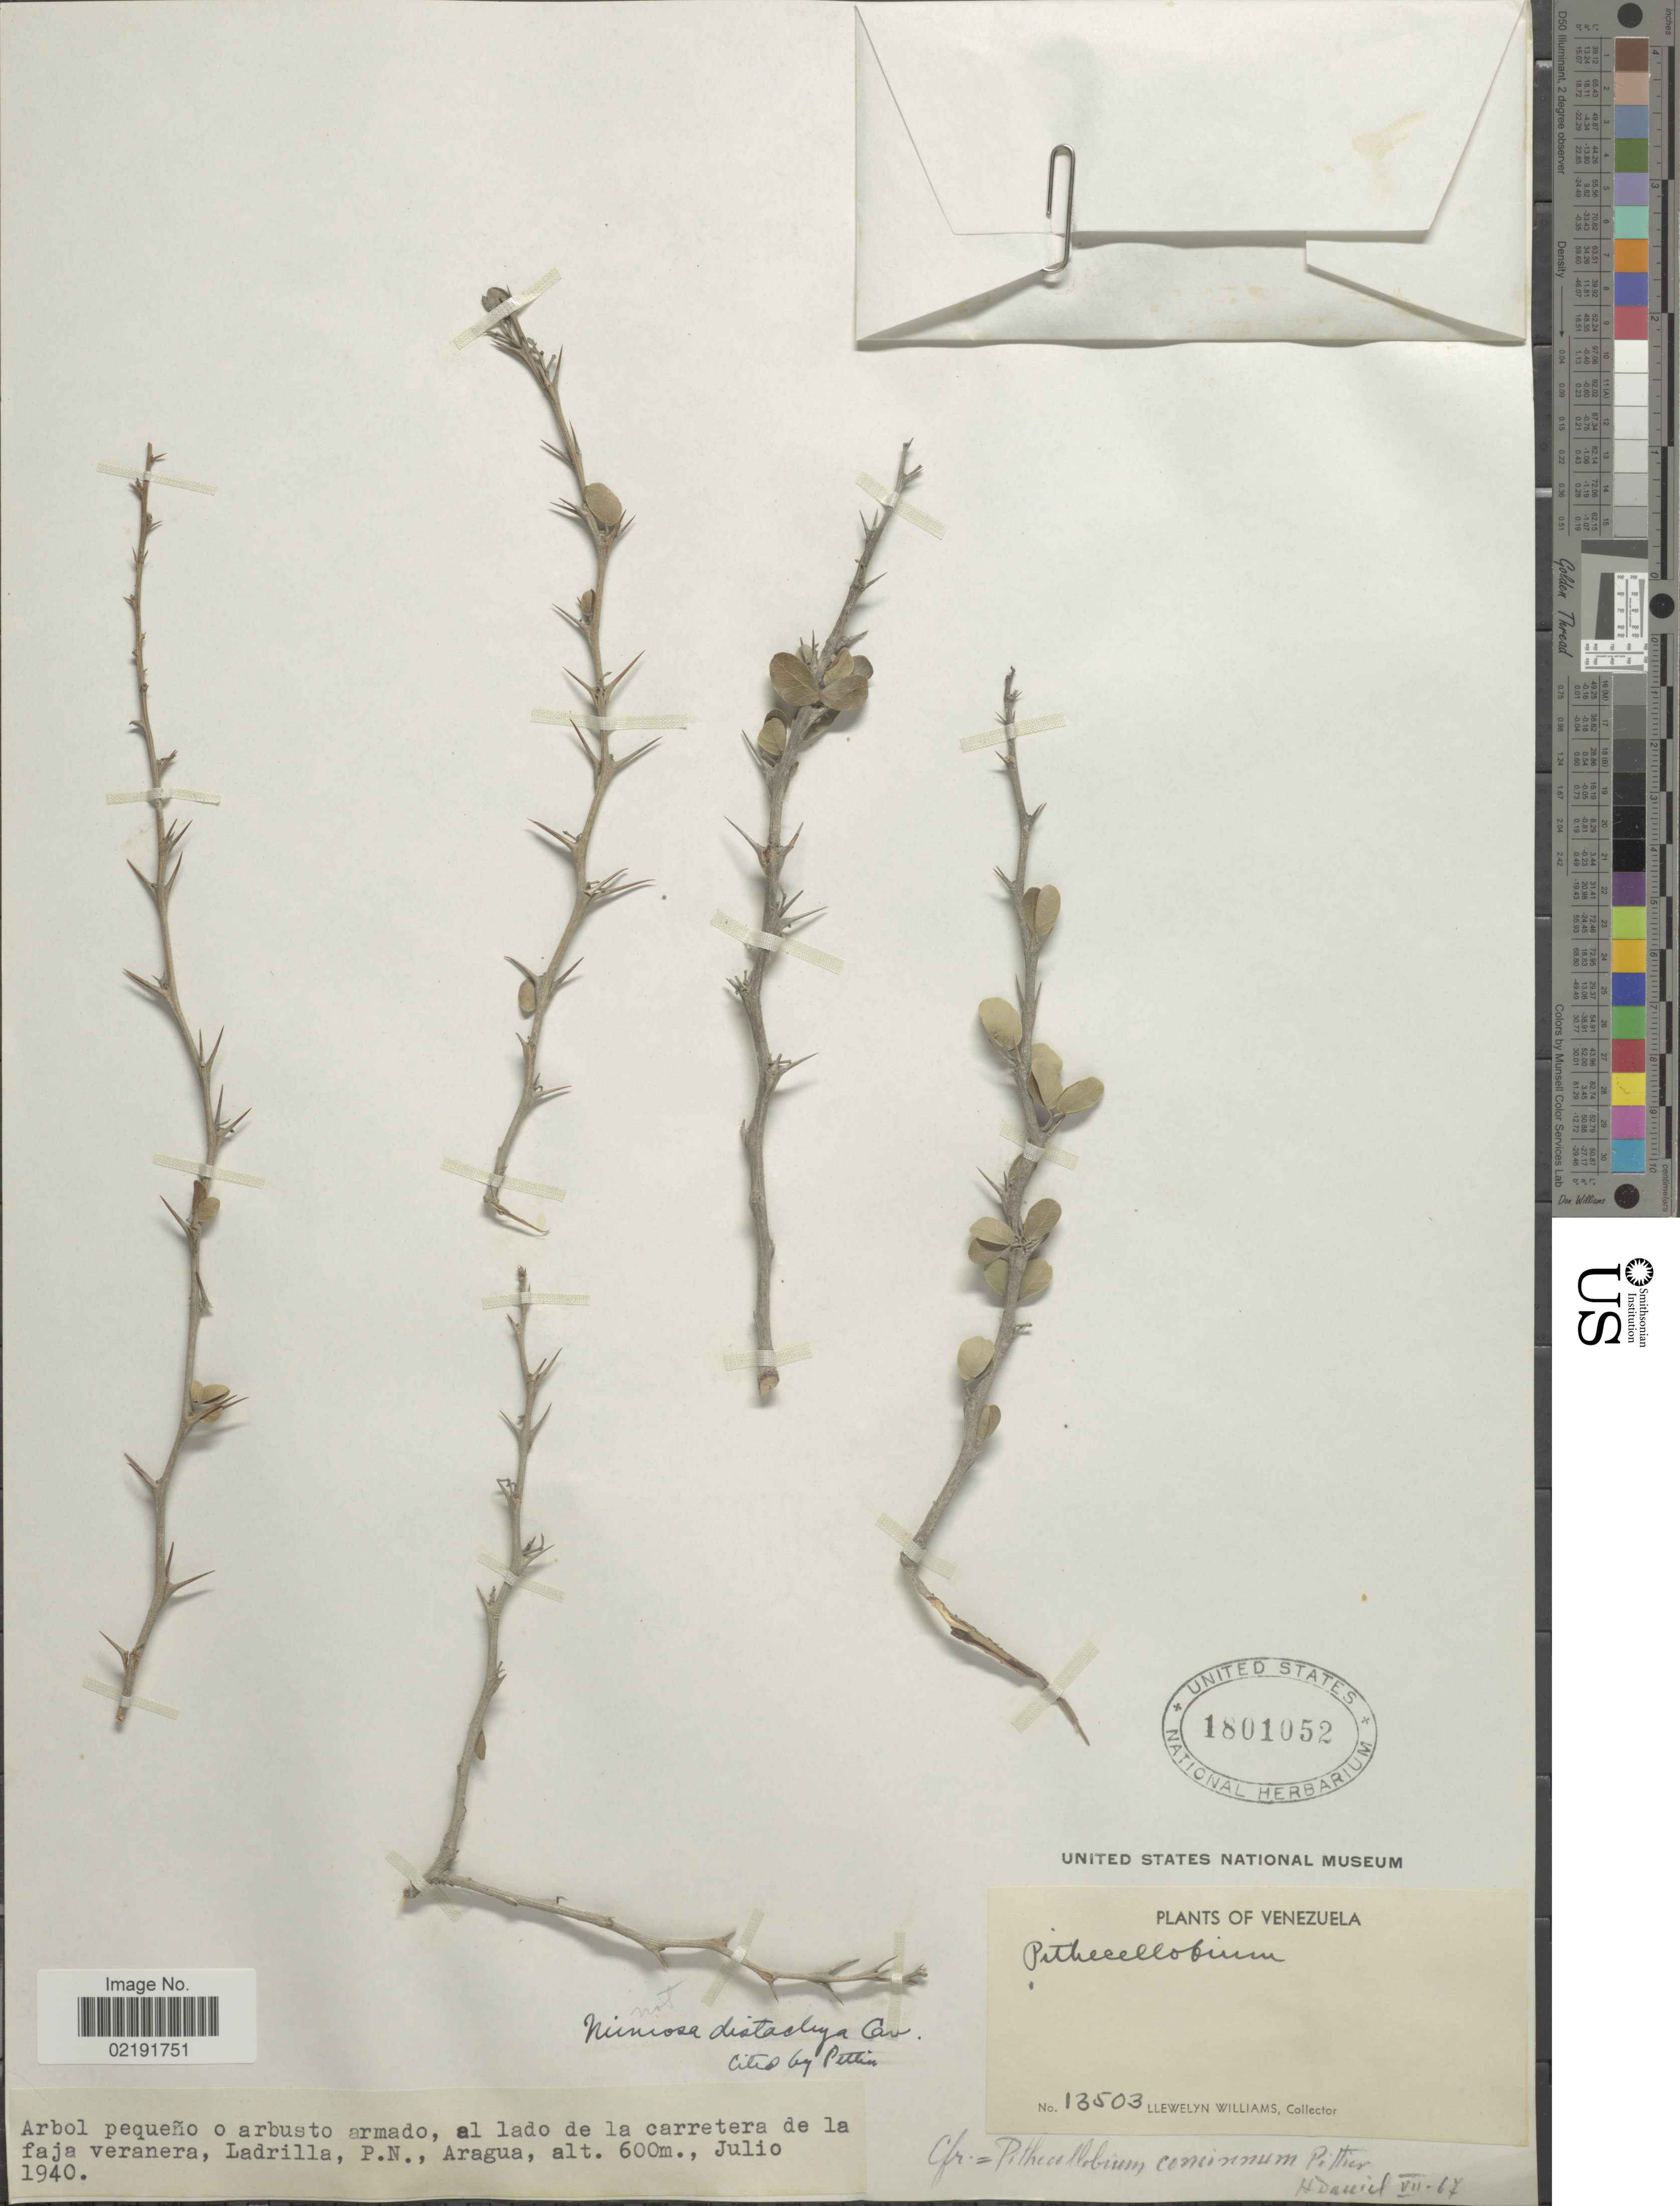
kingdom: Plantae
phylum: Tracheophyta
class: Magnoliopsida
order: Fabales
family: Fabaceae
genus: Pithecellobium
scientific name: Pithecellobium subglobosum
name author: Pittier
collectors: Ll. Williams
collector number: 13503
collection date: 1940-07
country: Venezuela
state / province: Aragua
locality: Al lado de la carretera de la faja veranera, Ladrilla, P.N., Aragua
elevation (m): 600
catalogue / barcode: US 1801052